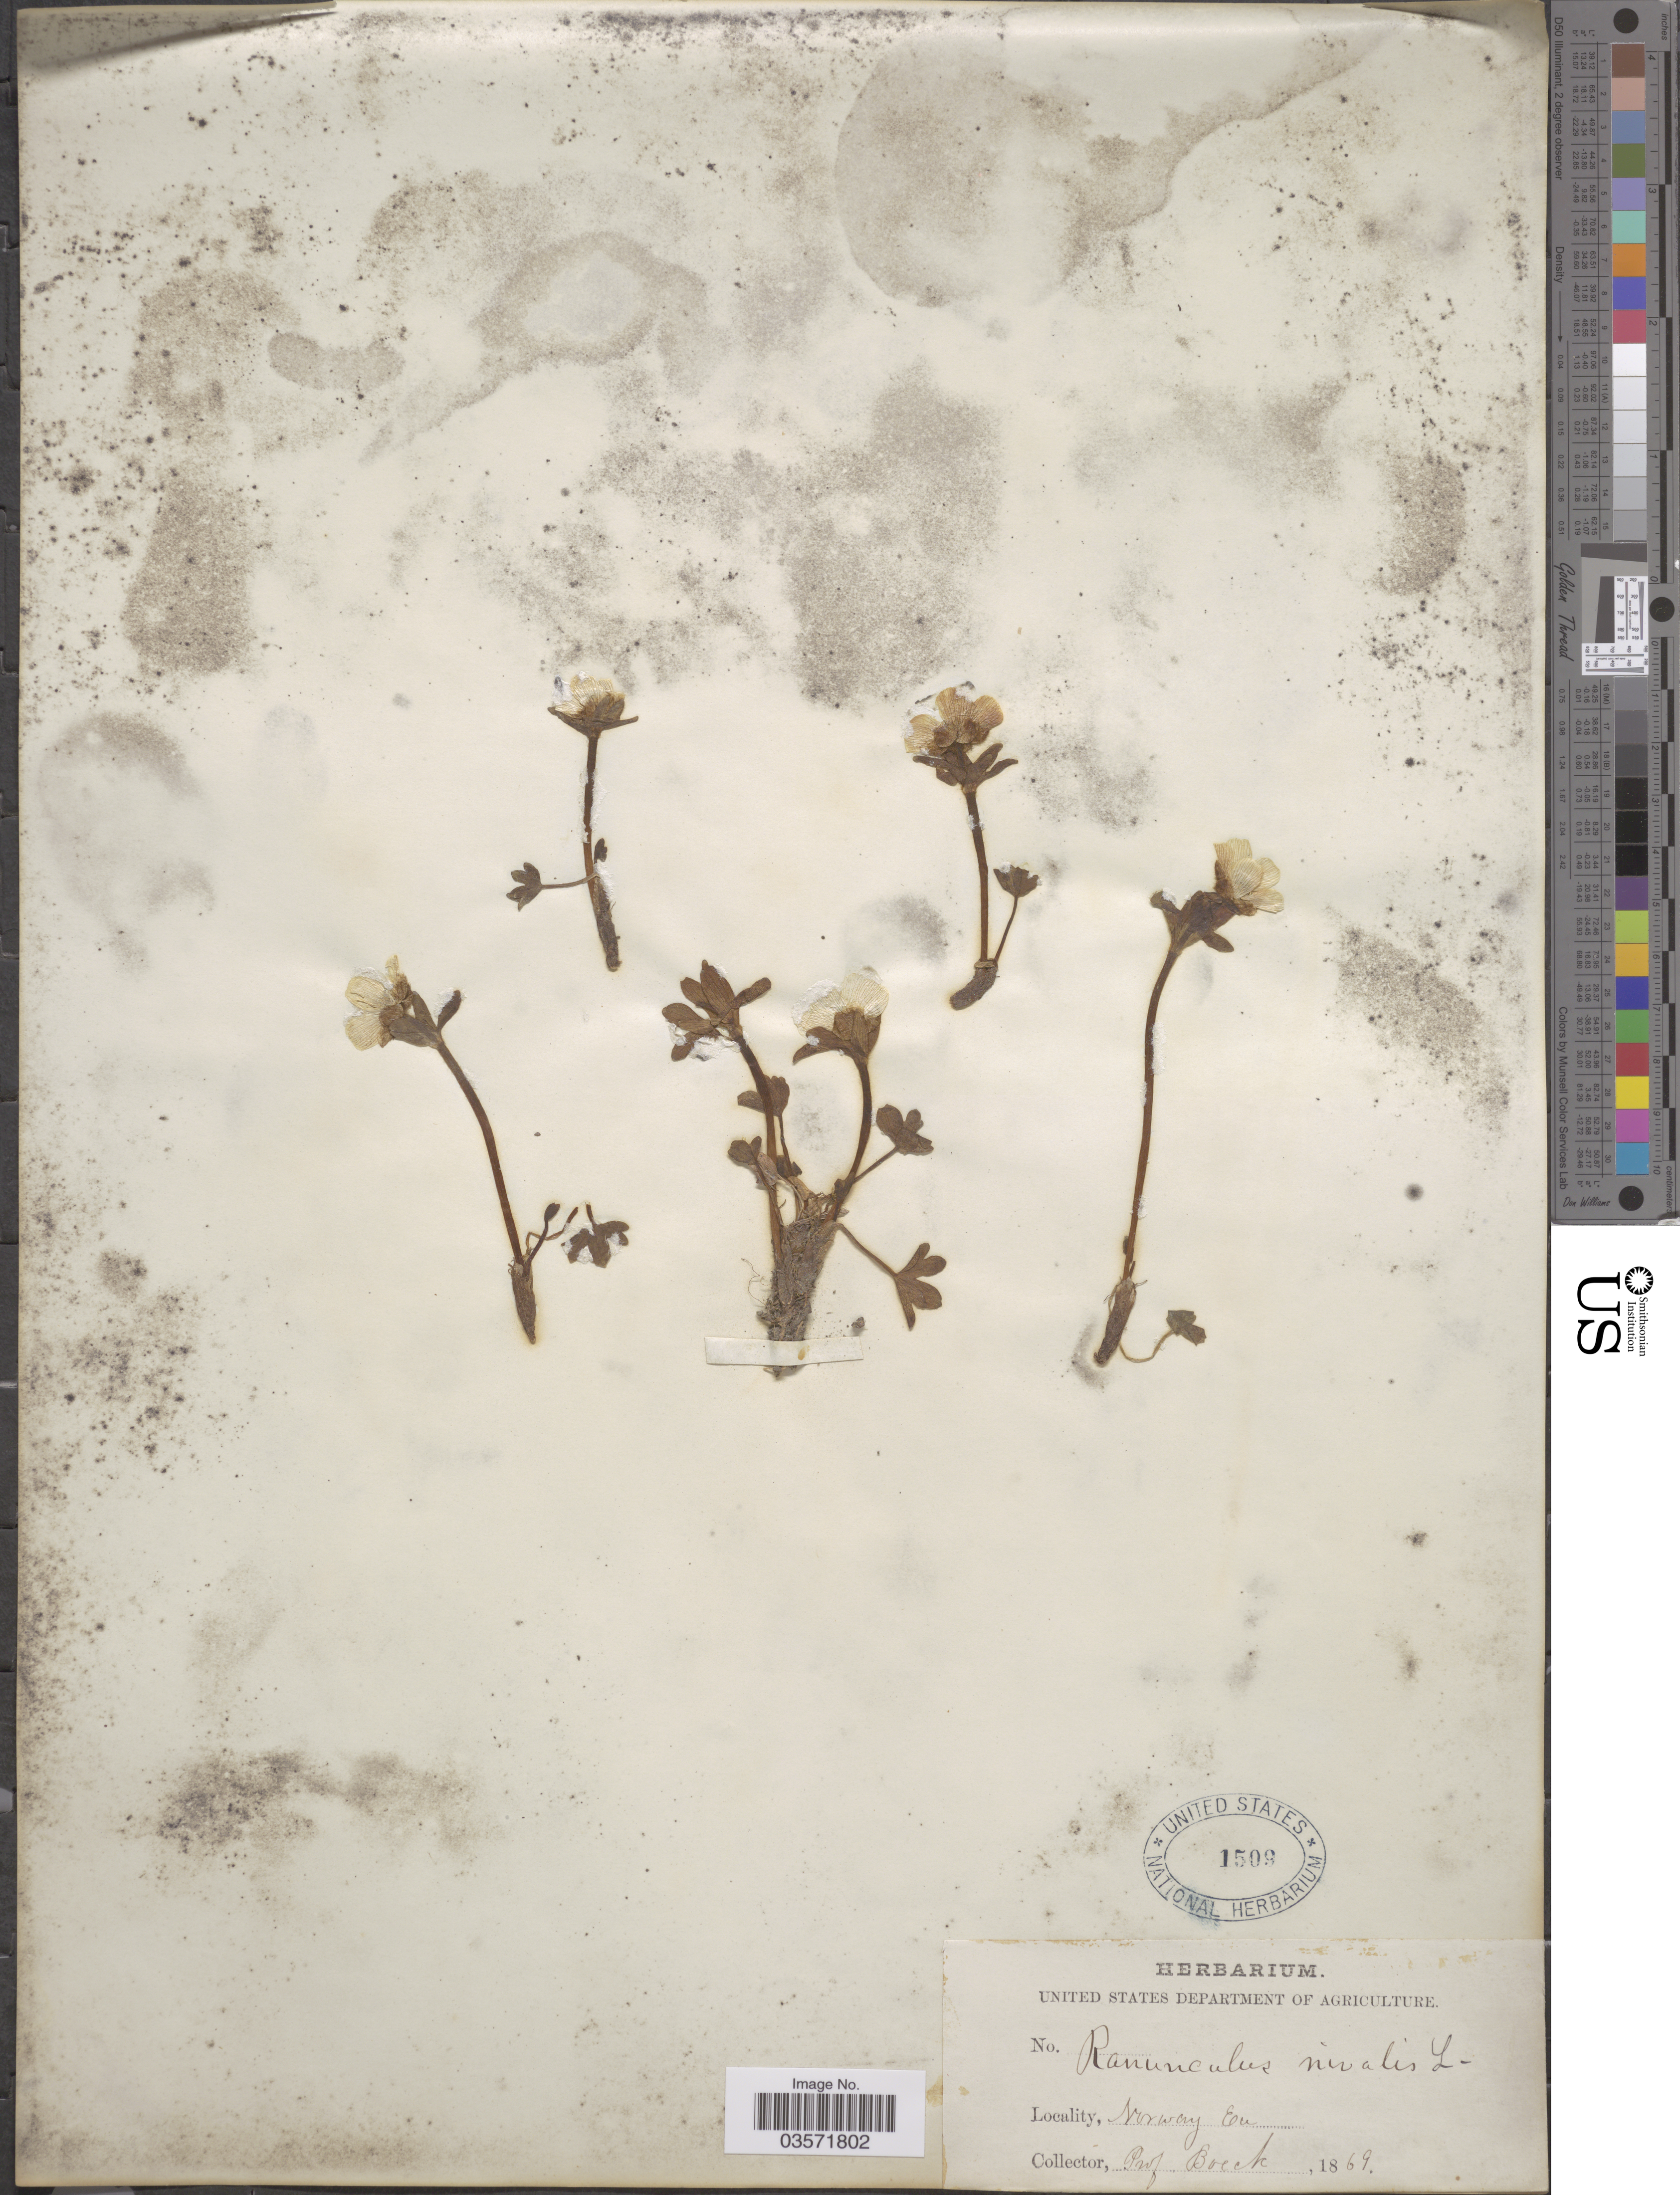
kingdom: Plantae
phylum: Tracheophyta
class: Magnoliopsida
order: Ranunculales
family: Ranunculaceae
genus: Ranunculus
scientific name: Ranunculus nivalis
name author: L.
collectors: Boeck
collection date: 1869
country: Norway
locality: Norway Eu.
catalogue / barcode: US 1509